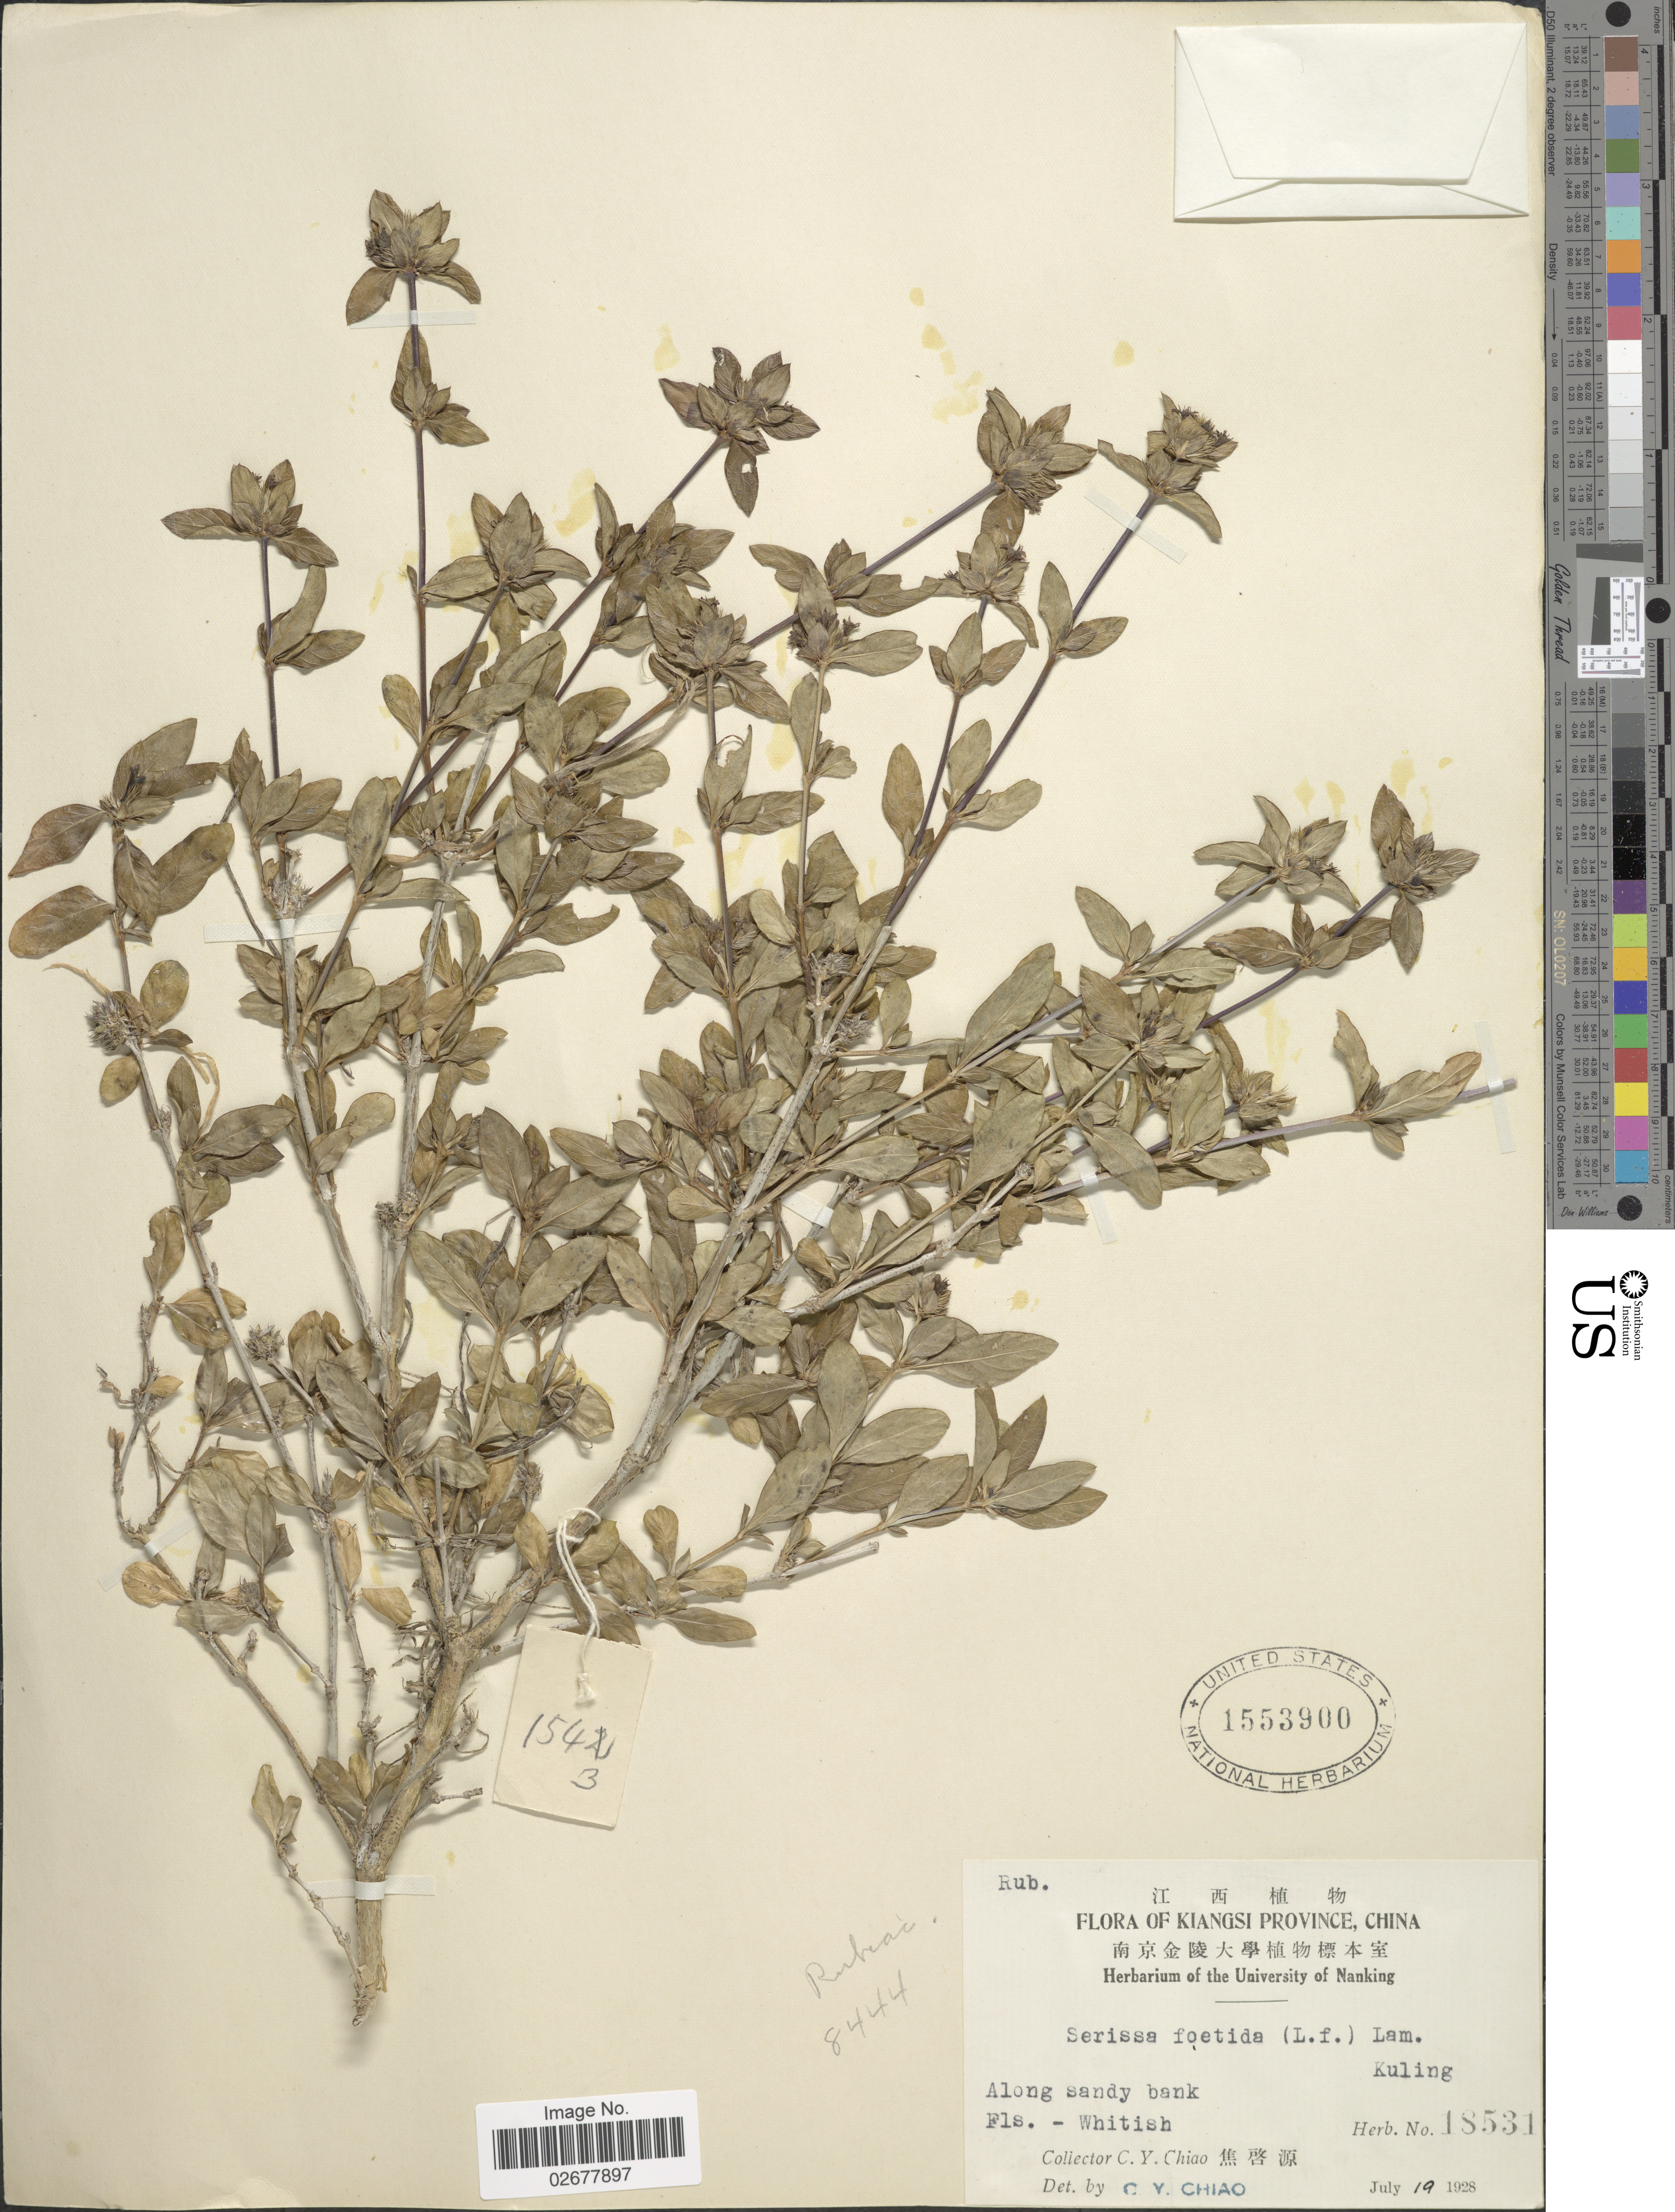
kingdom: Plantae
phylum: Tracheophyta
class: Magnoliopsida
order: Gentianales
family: Rubiaceae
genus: Serissa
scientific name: Serissa japonica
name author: (Thunb.) Thunb.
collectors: C. Y. Chiao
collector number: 18531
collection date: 1928-07-19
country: China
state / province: Jiangxi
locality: Kiangsi Province, Along sandy bank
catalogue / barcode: US 1553900